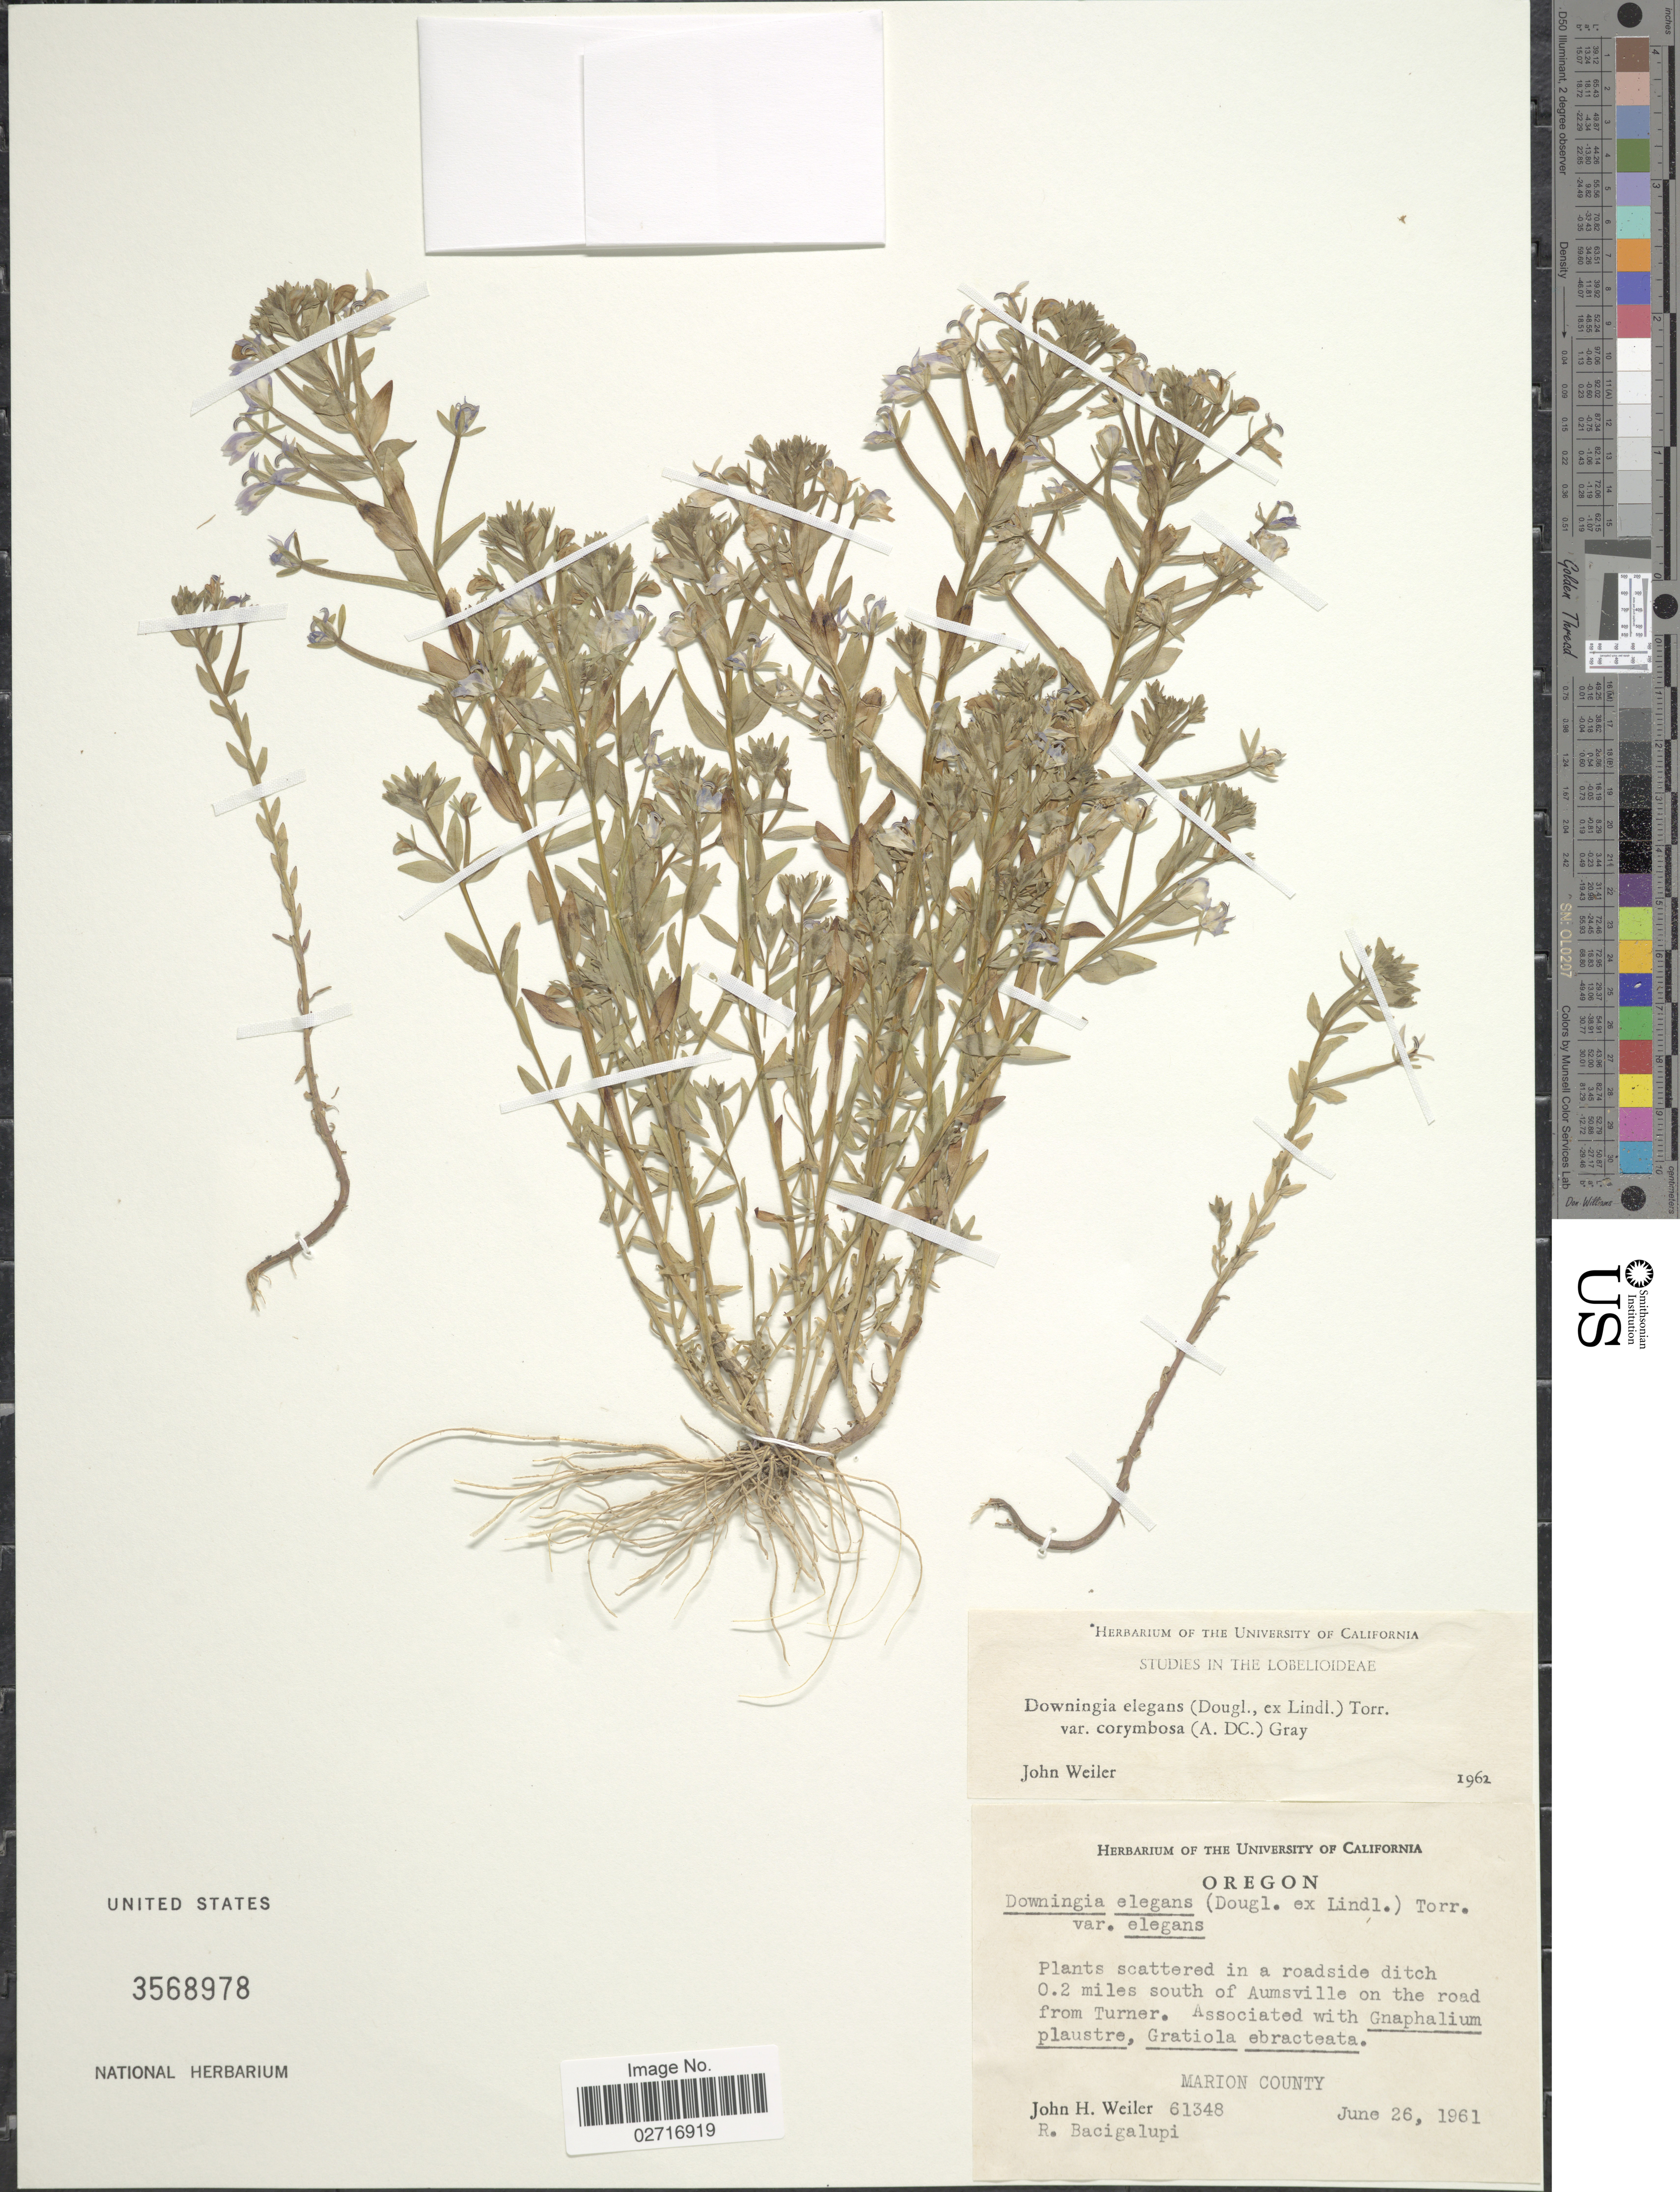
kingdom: Plantae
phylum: Tracheophyta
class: Magnoliopsida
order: Asterales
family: Campanulaceae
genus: Downingia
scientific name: Downingia elegans var. corymbosa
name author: (A. DC.) A. Gray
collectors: J. H. Weiler & R. Bacigalupi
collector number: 61348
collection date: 1961-06-26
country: United States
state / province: Oregon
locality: Plants scattered in a roadside ditch 0.2 miles south of Aumsville on the road from Turner. Marion County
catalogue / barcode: US 3568978